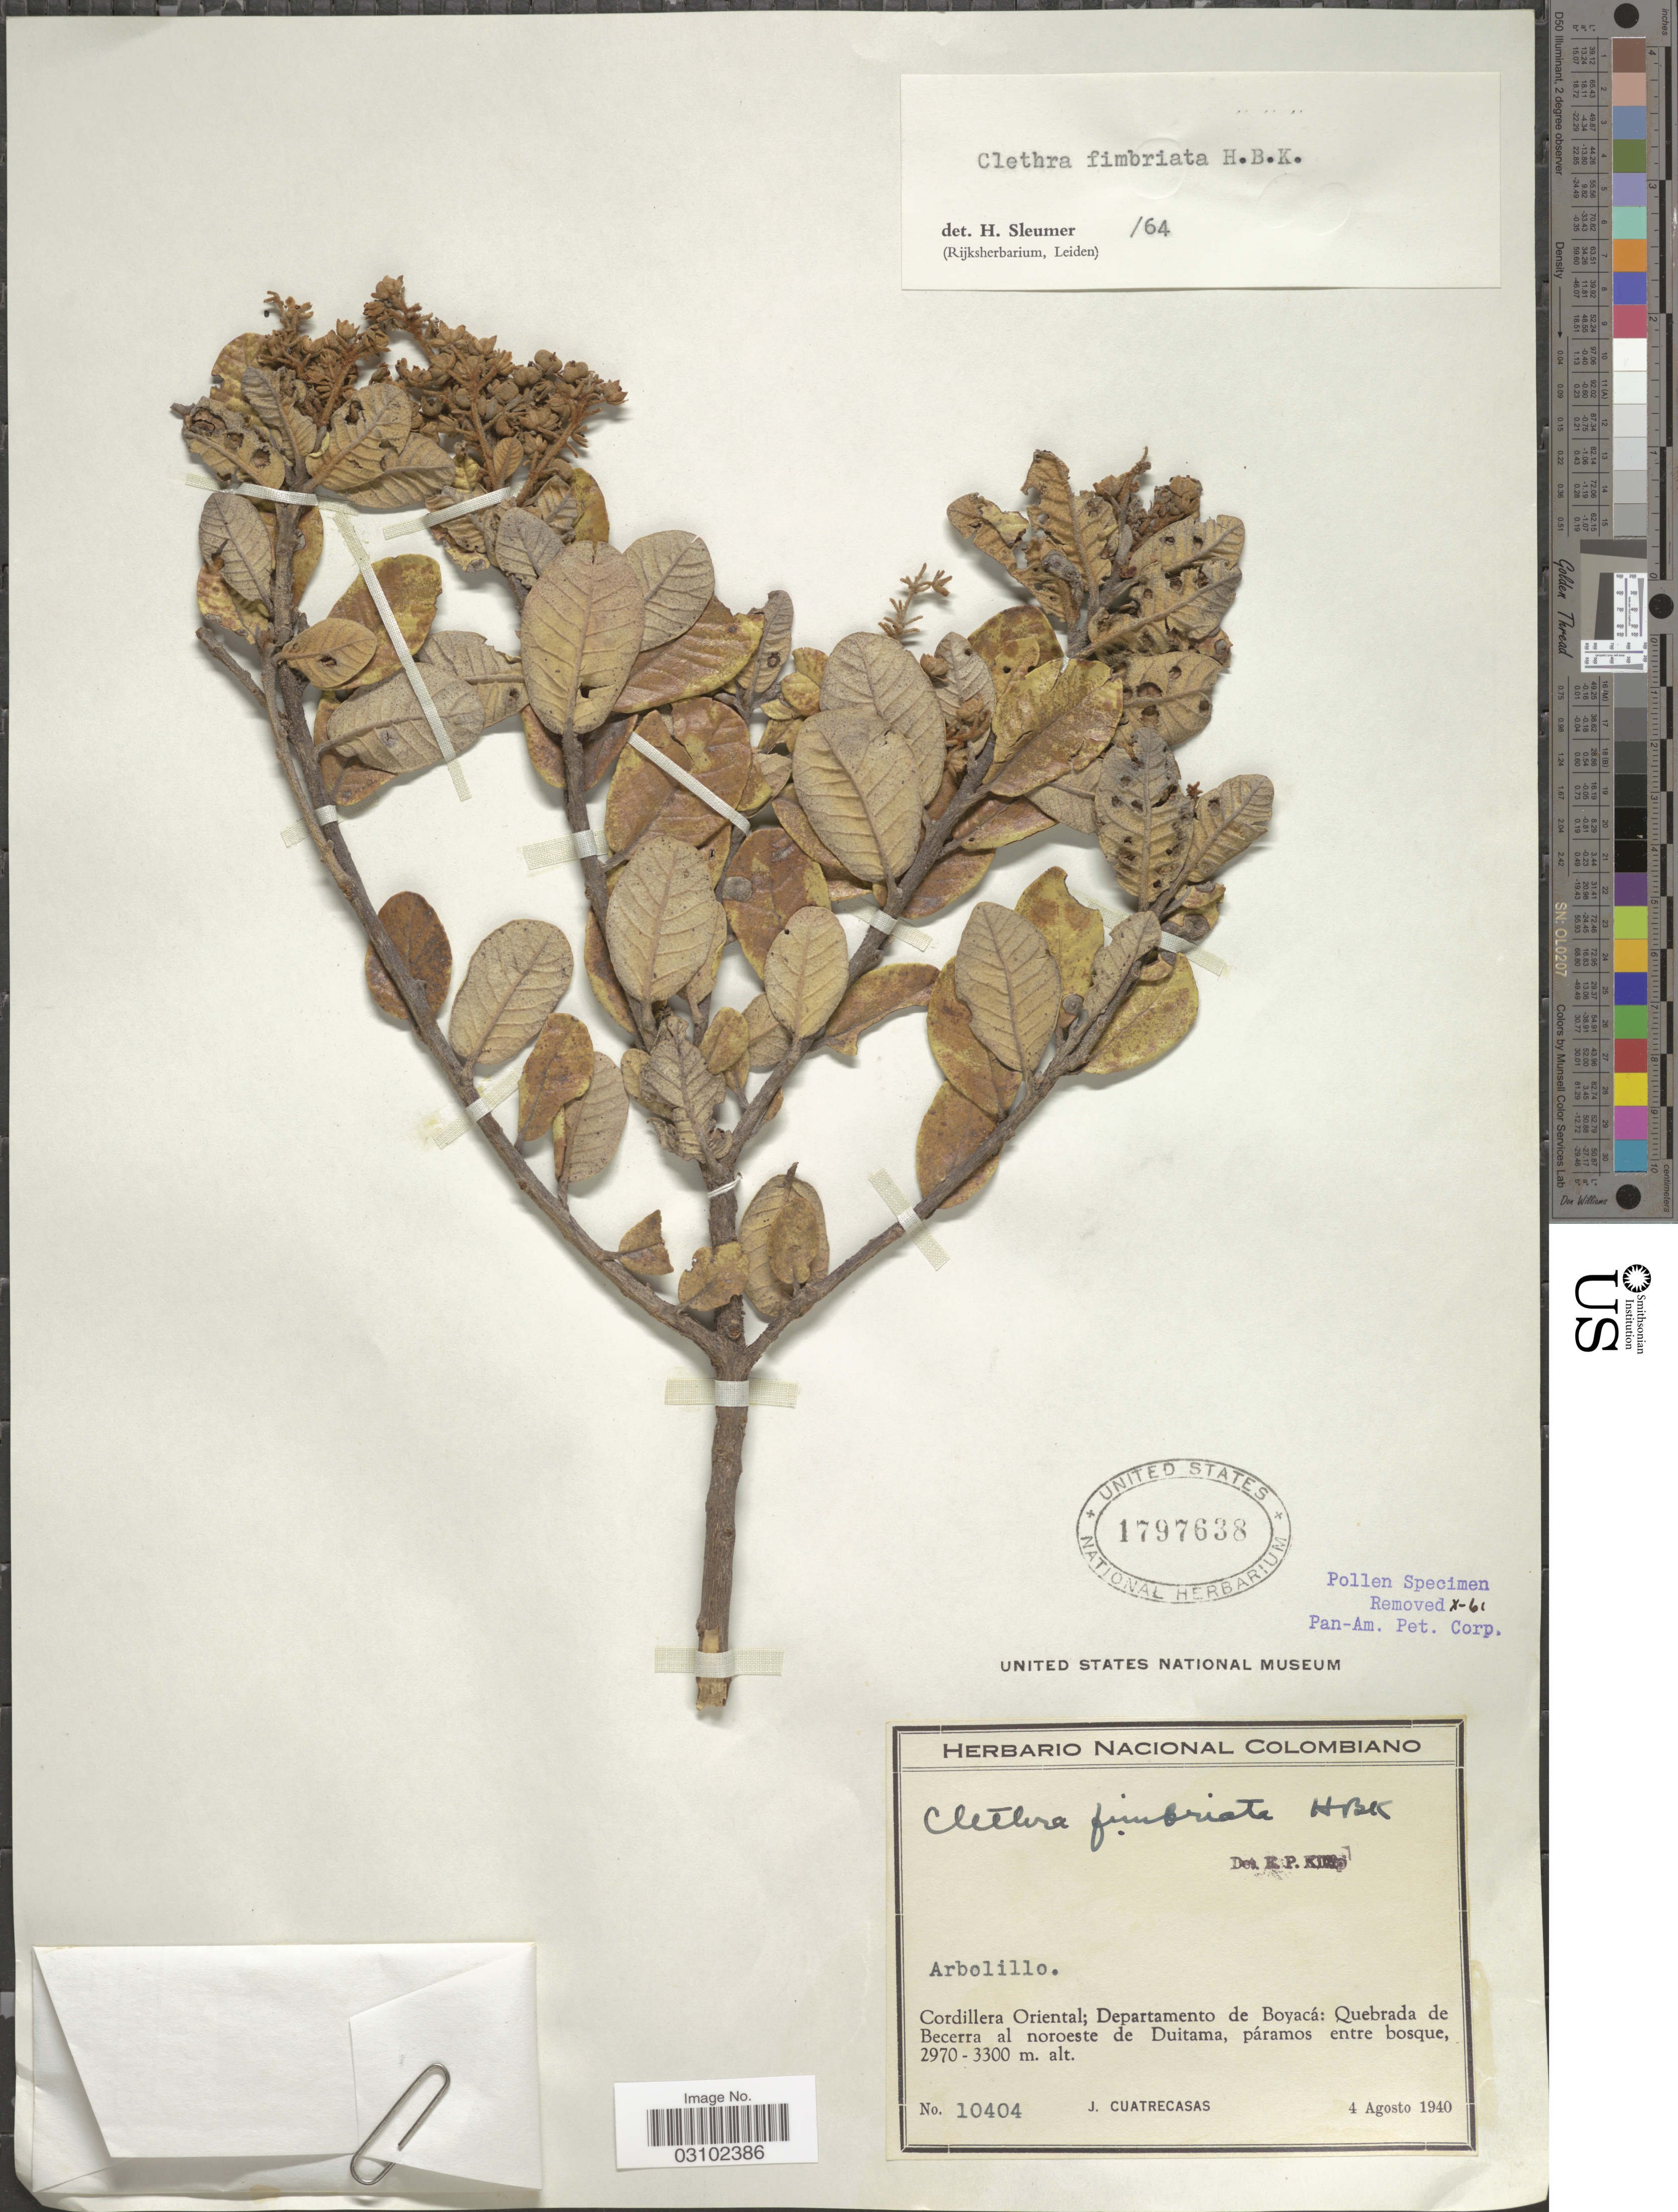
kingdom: Plantae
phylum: Tracheophyta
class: Magnoliopsida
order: Ericales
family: Clethraceae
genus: Clethra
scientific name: Clethra fimbriata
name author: Kunth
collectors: J. Cuatrecasas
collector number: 10404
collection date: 1940-08-04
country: Colombia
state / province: Boyacá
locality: Cordillera Oriental; Departamento de Boyacá: Quebrada de Becerra al noroeste de Duitama, páramos entre bosque.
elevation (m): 2970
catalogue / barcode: US 1797638